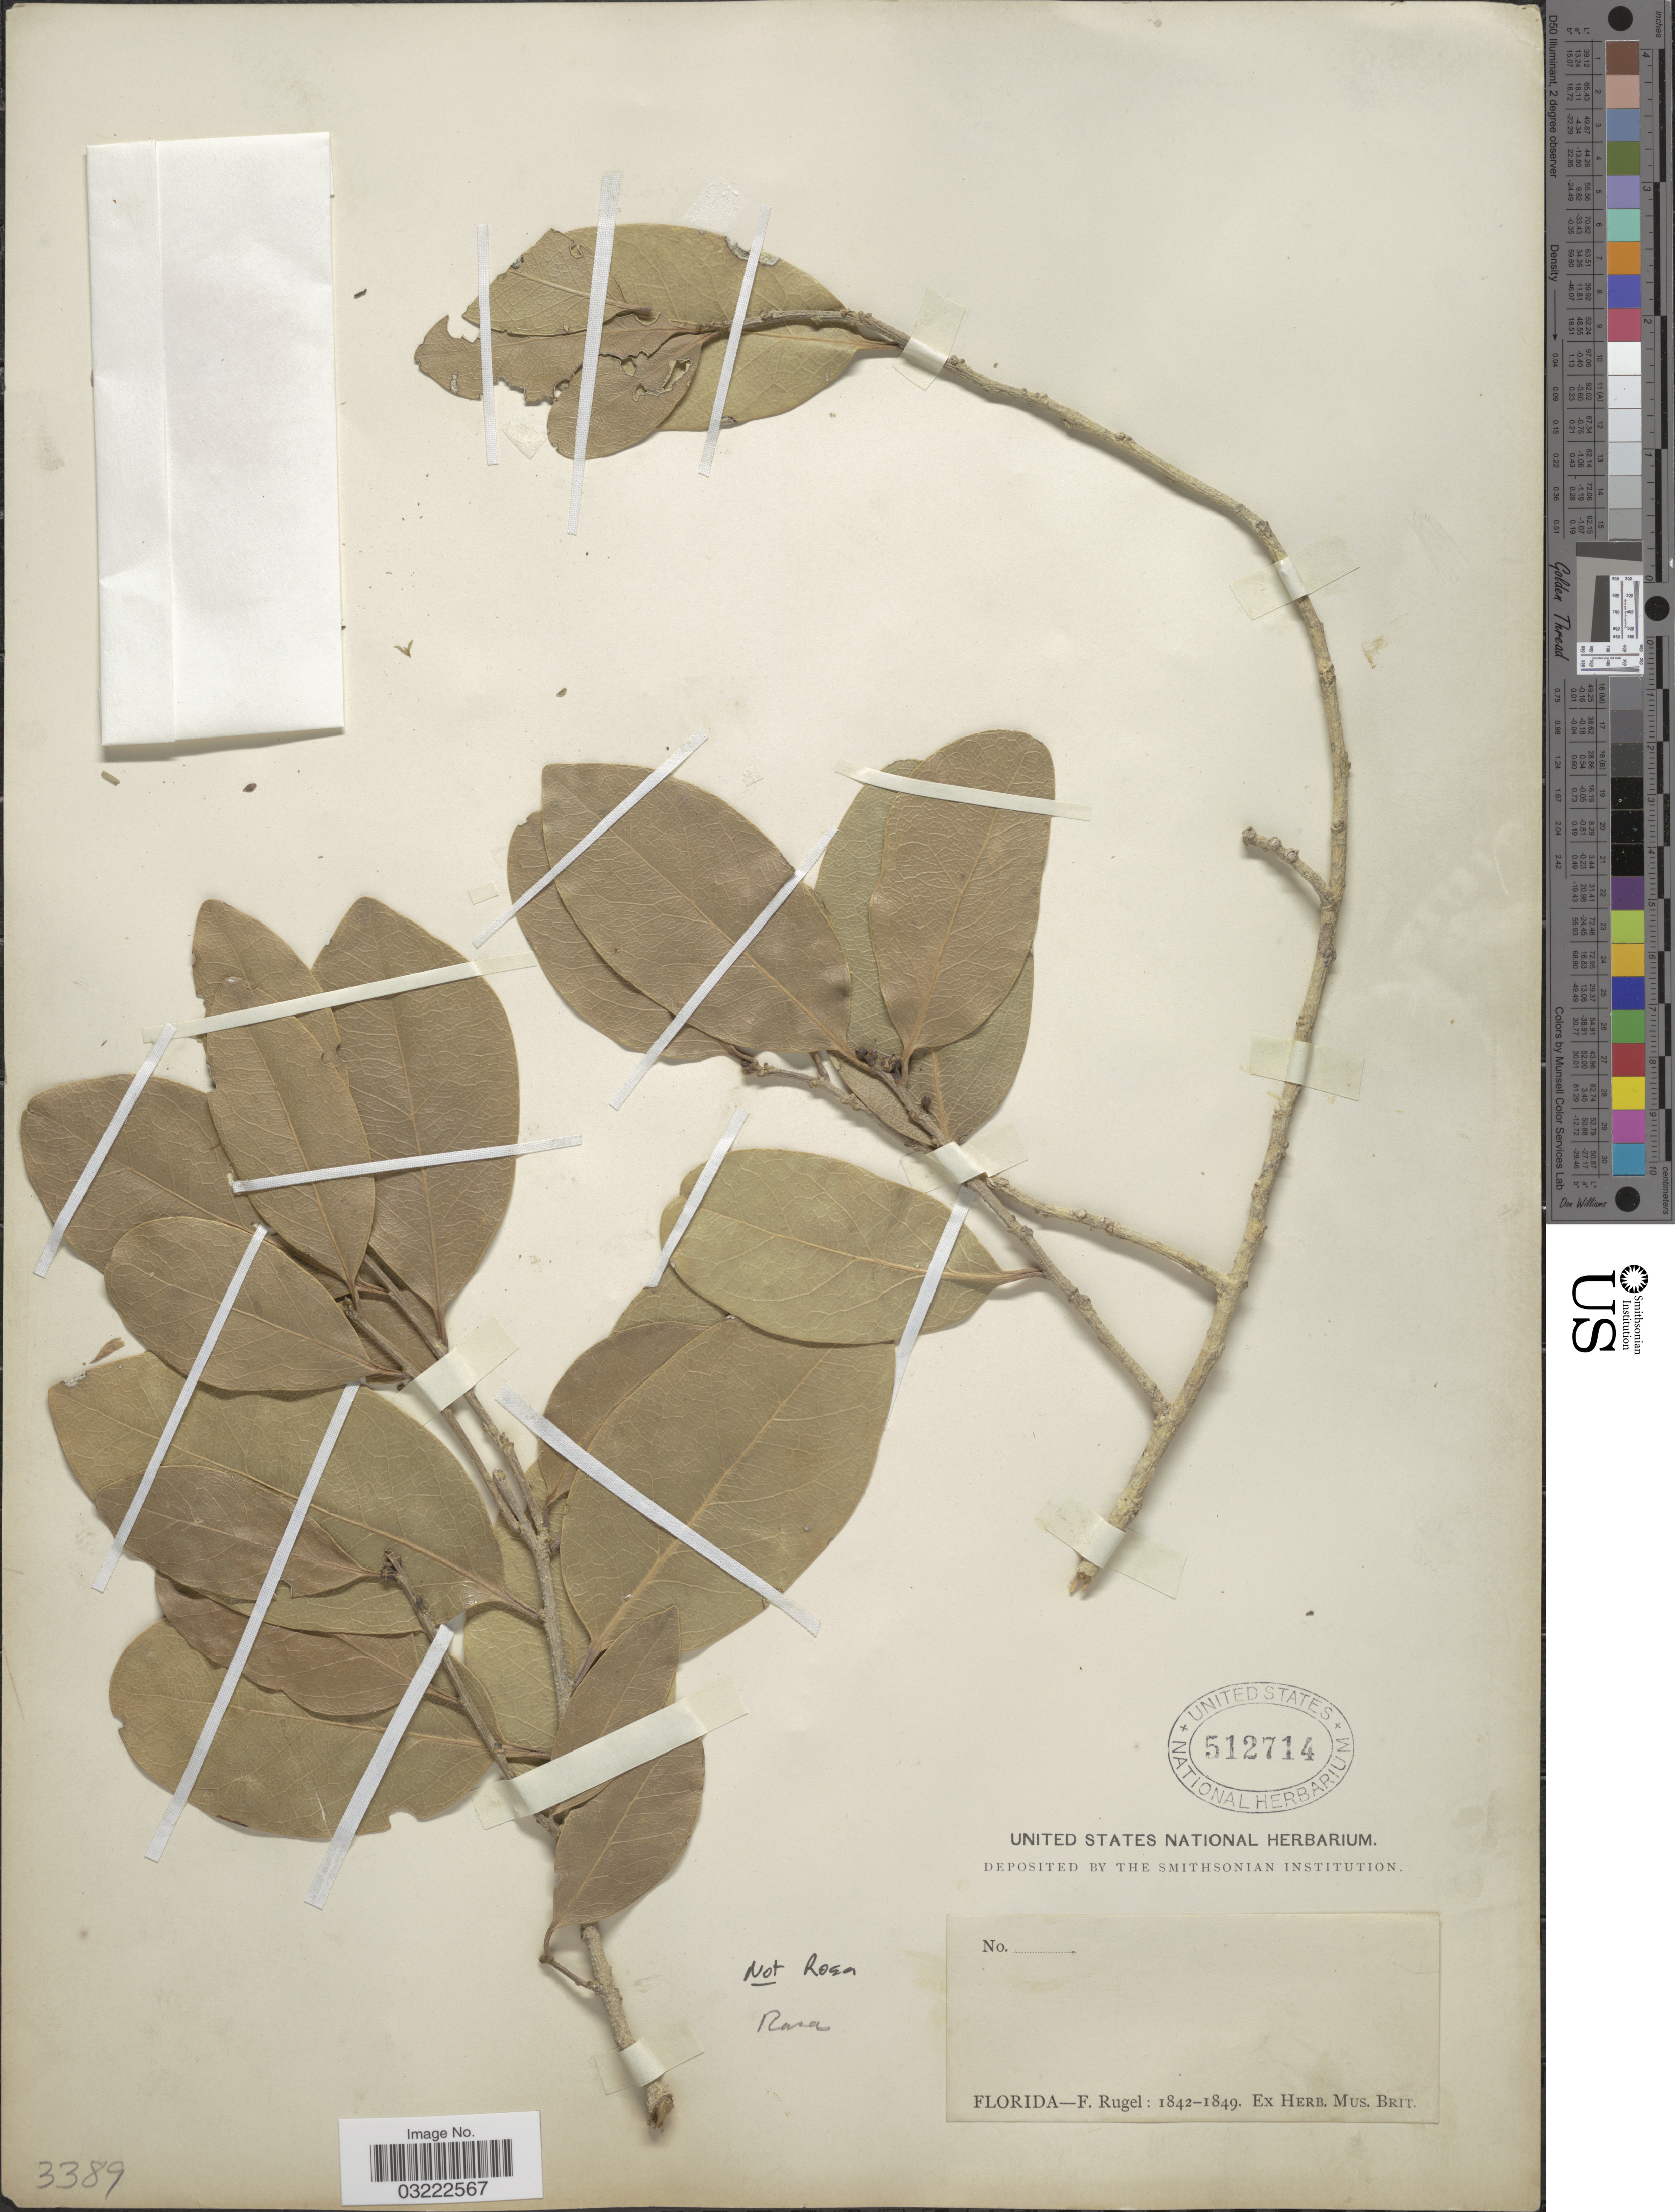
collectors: F. Rugel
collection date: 1842/1849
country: United States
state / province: Florida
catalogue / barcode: US 512714